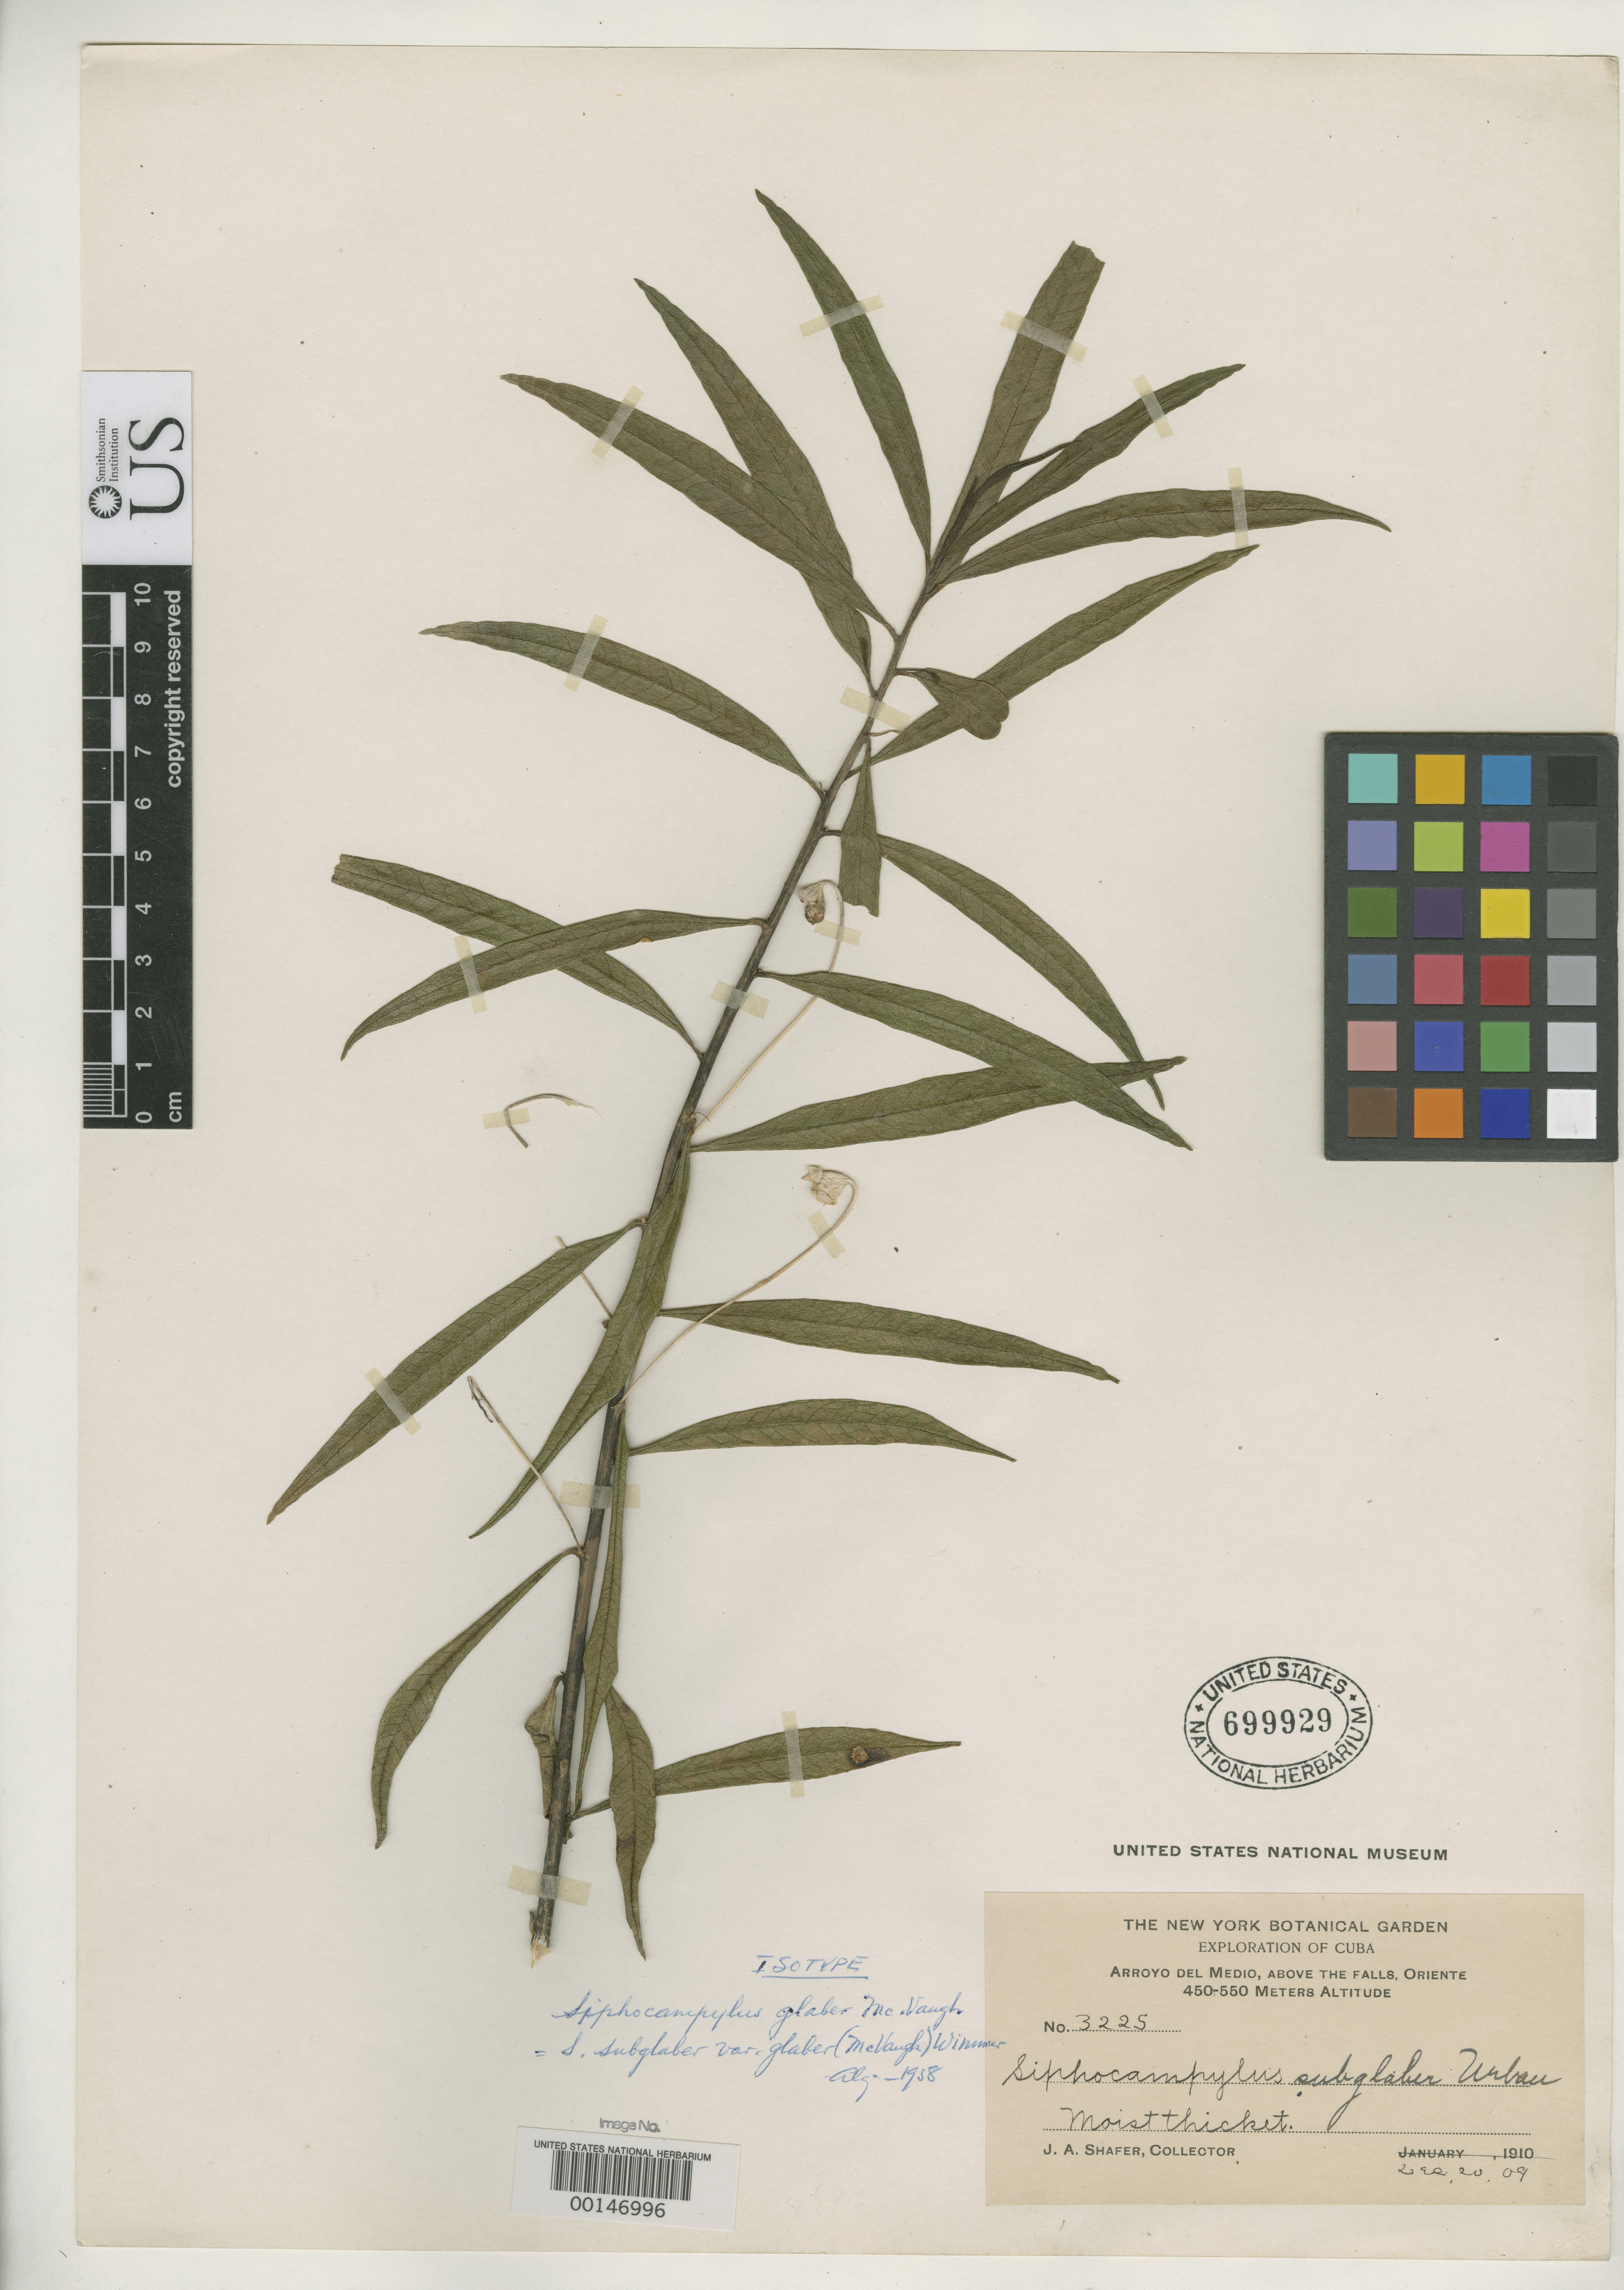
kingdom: Plantae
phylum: Tracheophyta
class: Magnoliopsida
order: Asterales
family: Campanulaceae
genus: Siphocampylus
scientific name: Siphocampylus glaber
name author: McVaugh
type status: Isotype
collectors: J. A. Shafer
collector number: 3225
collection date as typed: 20 Dec 1909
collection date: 1909-12-20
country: Cuba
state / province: Oriente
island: Greater Antilles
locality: Arroyo del medio.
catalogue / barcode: US 699929